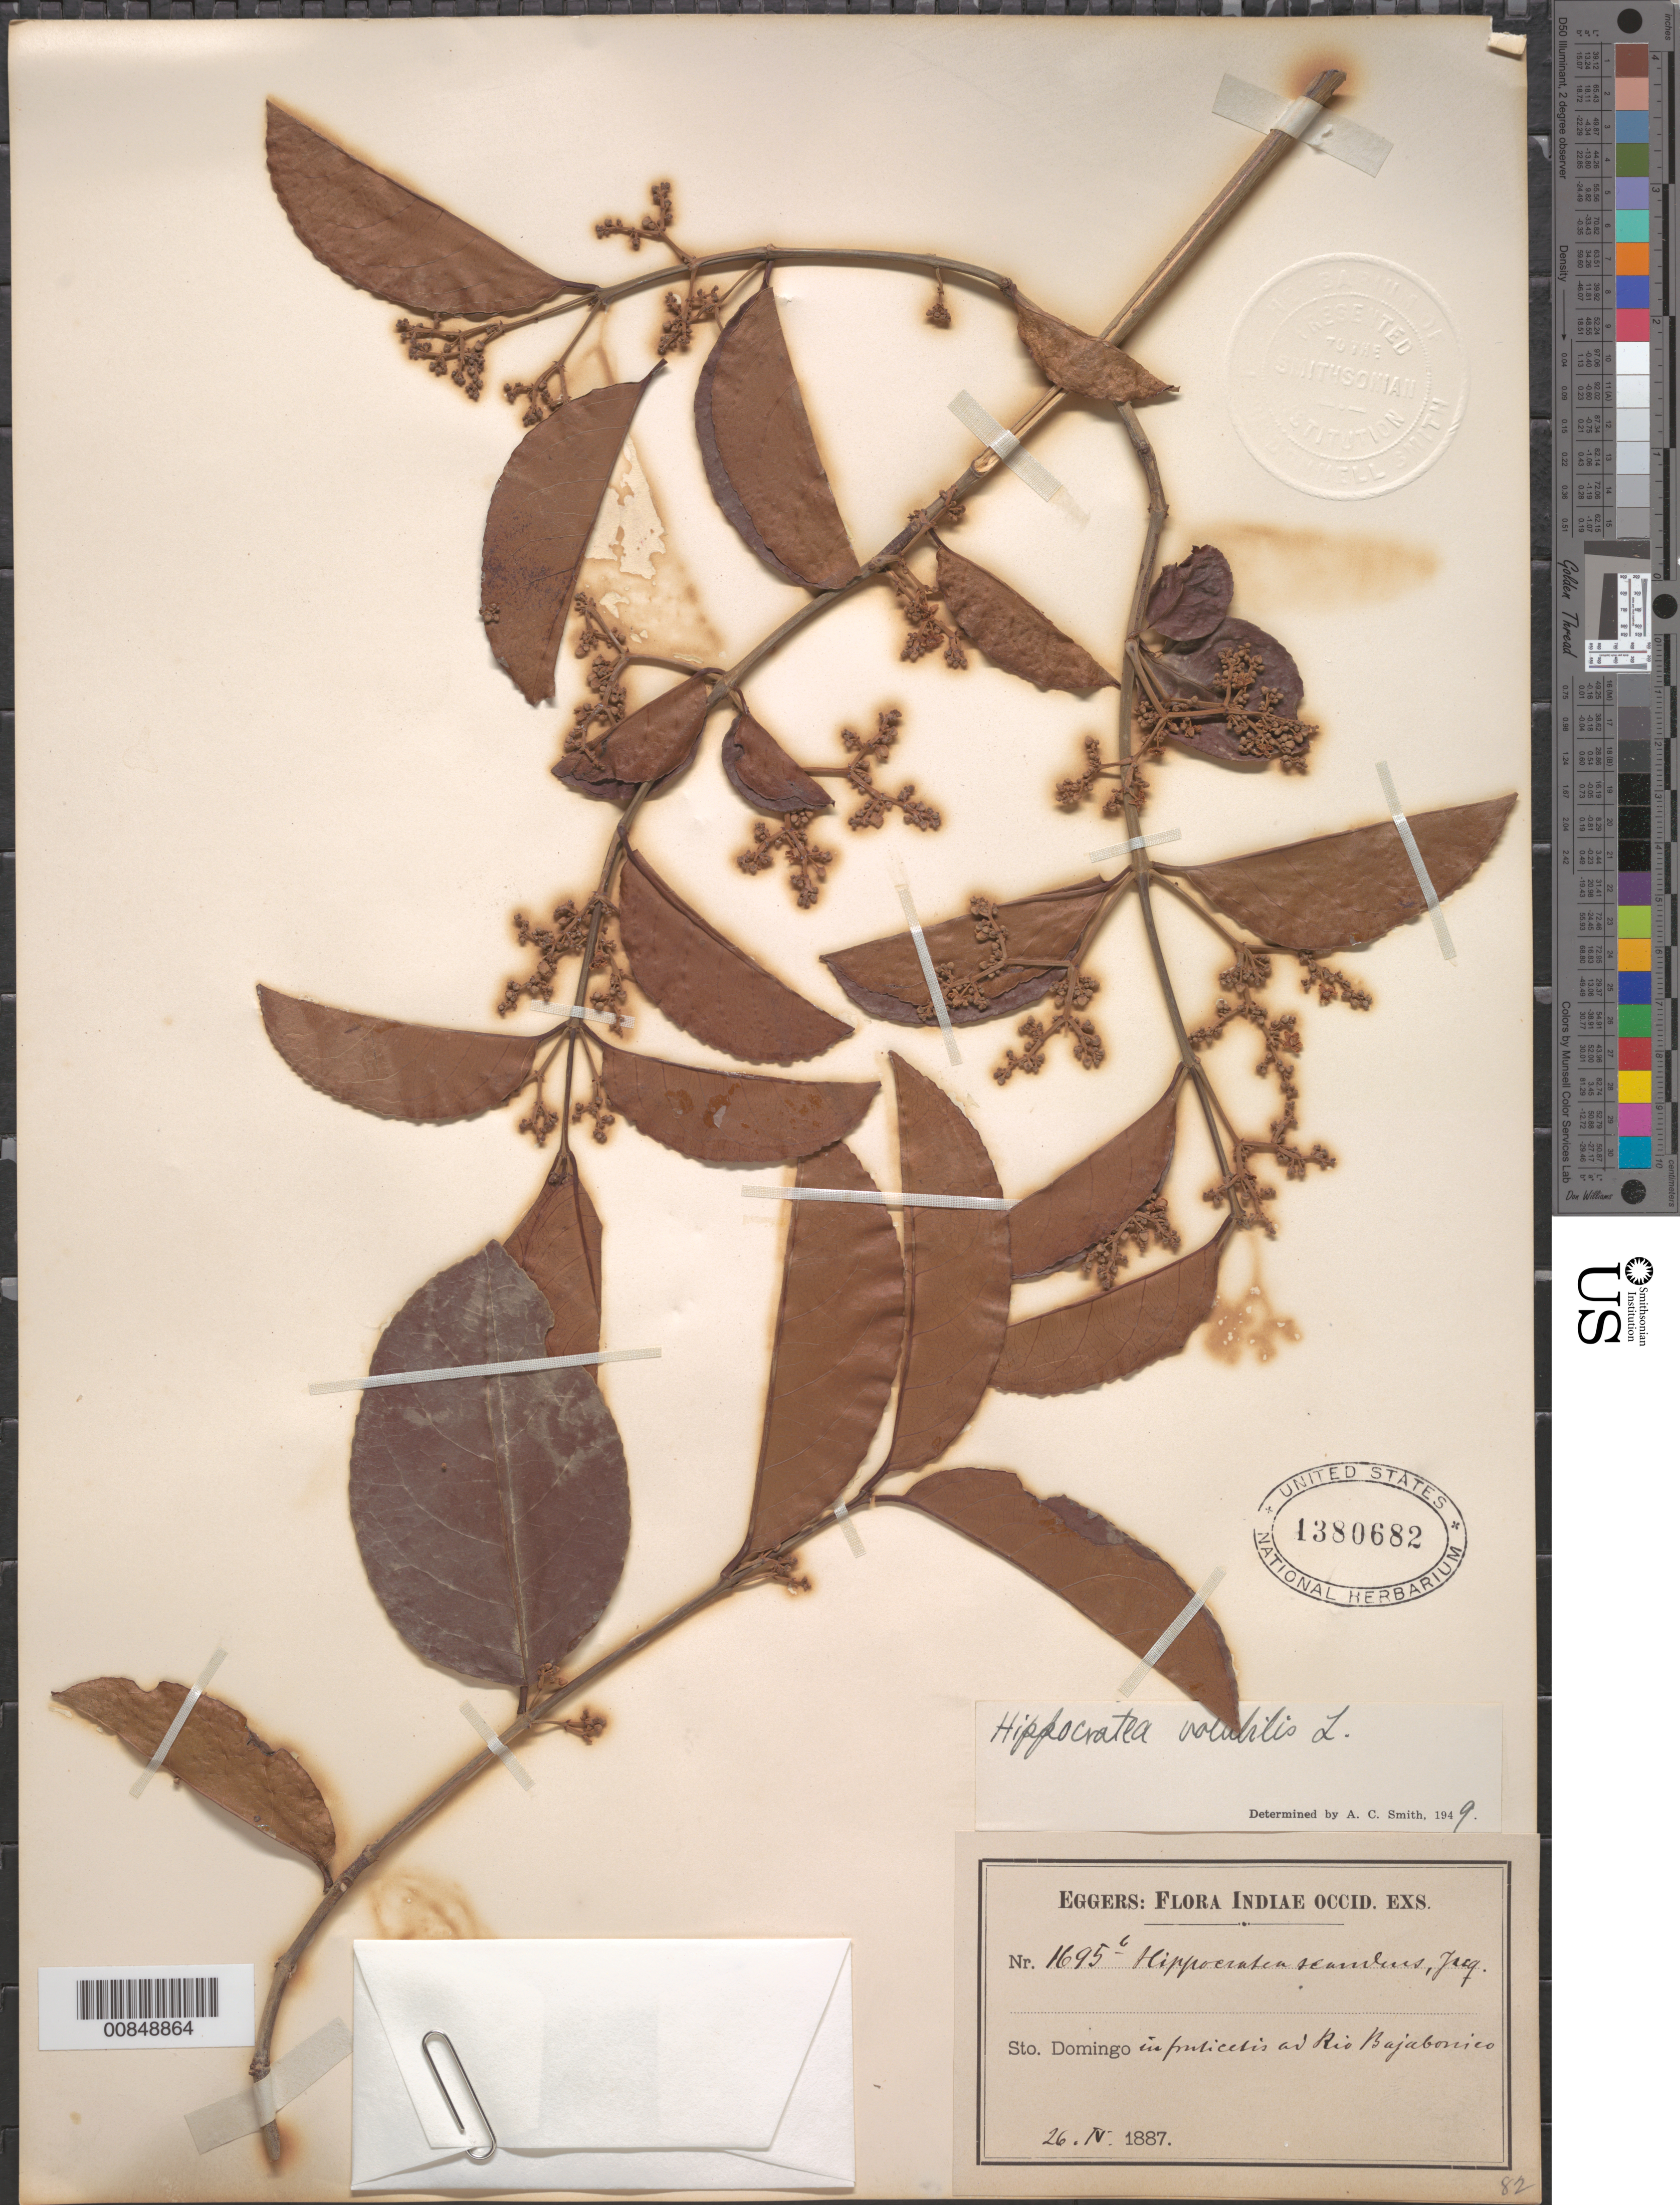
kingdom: Plantae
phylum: Tracheophyta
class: Magnoliopsida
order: Celastrales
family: Celastraceae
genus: Hippocratea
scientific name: Hippocratea volubilis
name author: L.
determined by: Smith, A. C.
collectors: H. F. A. von Eggers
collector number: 1695B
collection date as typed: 26 Apr 1887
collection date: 1887-04-26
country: Dominican Republic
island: Hispaniola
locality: Rio Bajabonico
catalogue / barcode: US 1380682